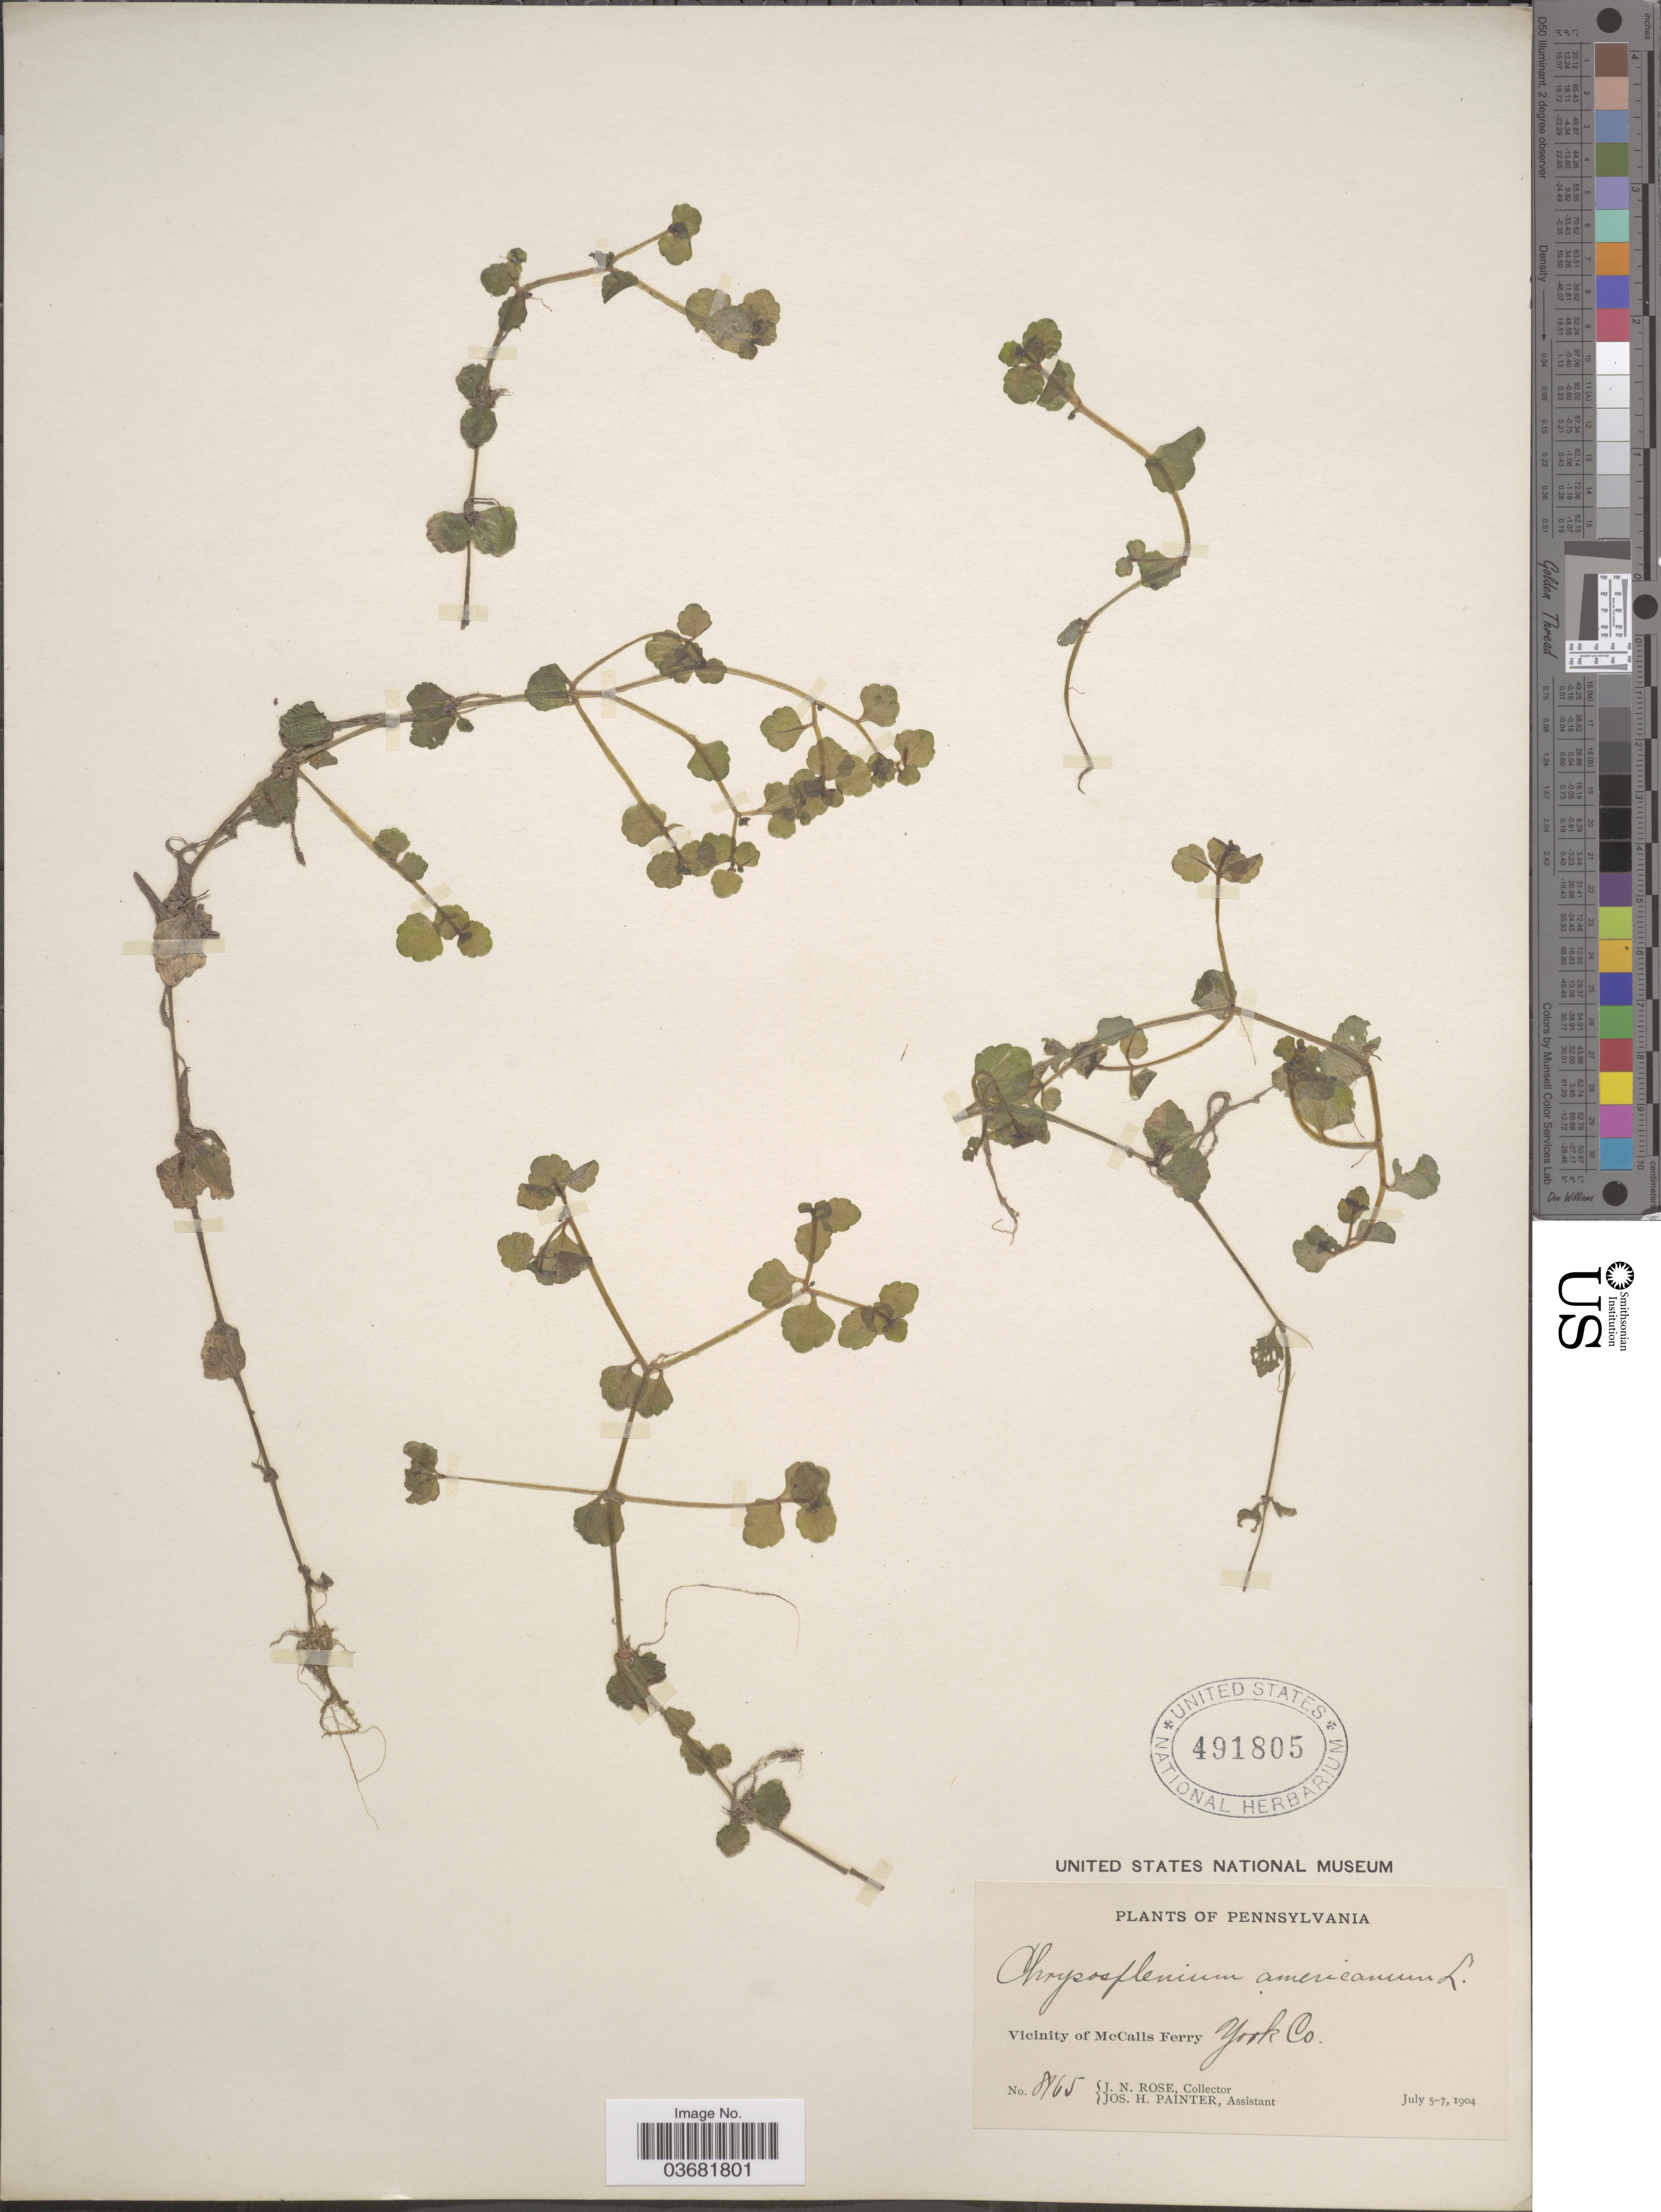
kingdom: Plantae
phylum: Tracheophyta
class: Magnoliopsida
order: Saxifragales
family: Saxifragaceae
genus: Chrysosplenium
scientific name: Chrysosplenium americanum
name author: Schwein.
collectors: J. N. Rose & J. H. Painter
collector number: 8165*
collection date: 1904-07-05/1904-07-07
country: United States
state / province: Pennsylvania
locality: Vicinity of McCalls Ferry. York Co.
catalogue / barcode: US 491805